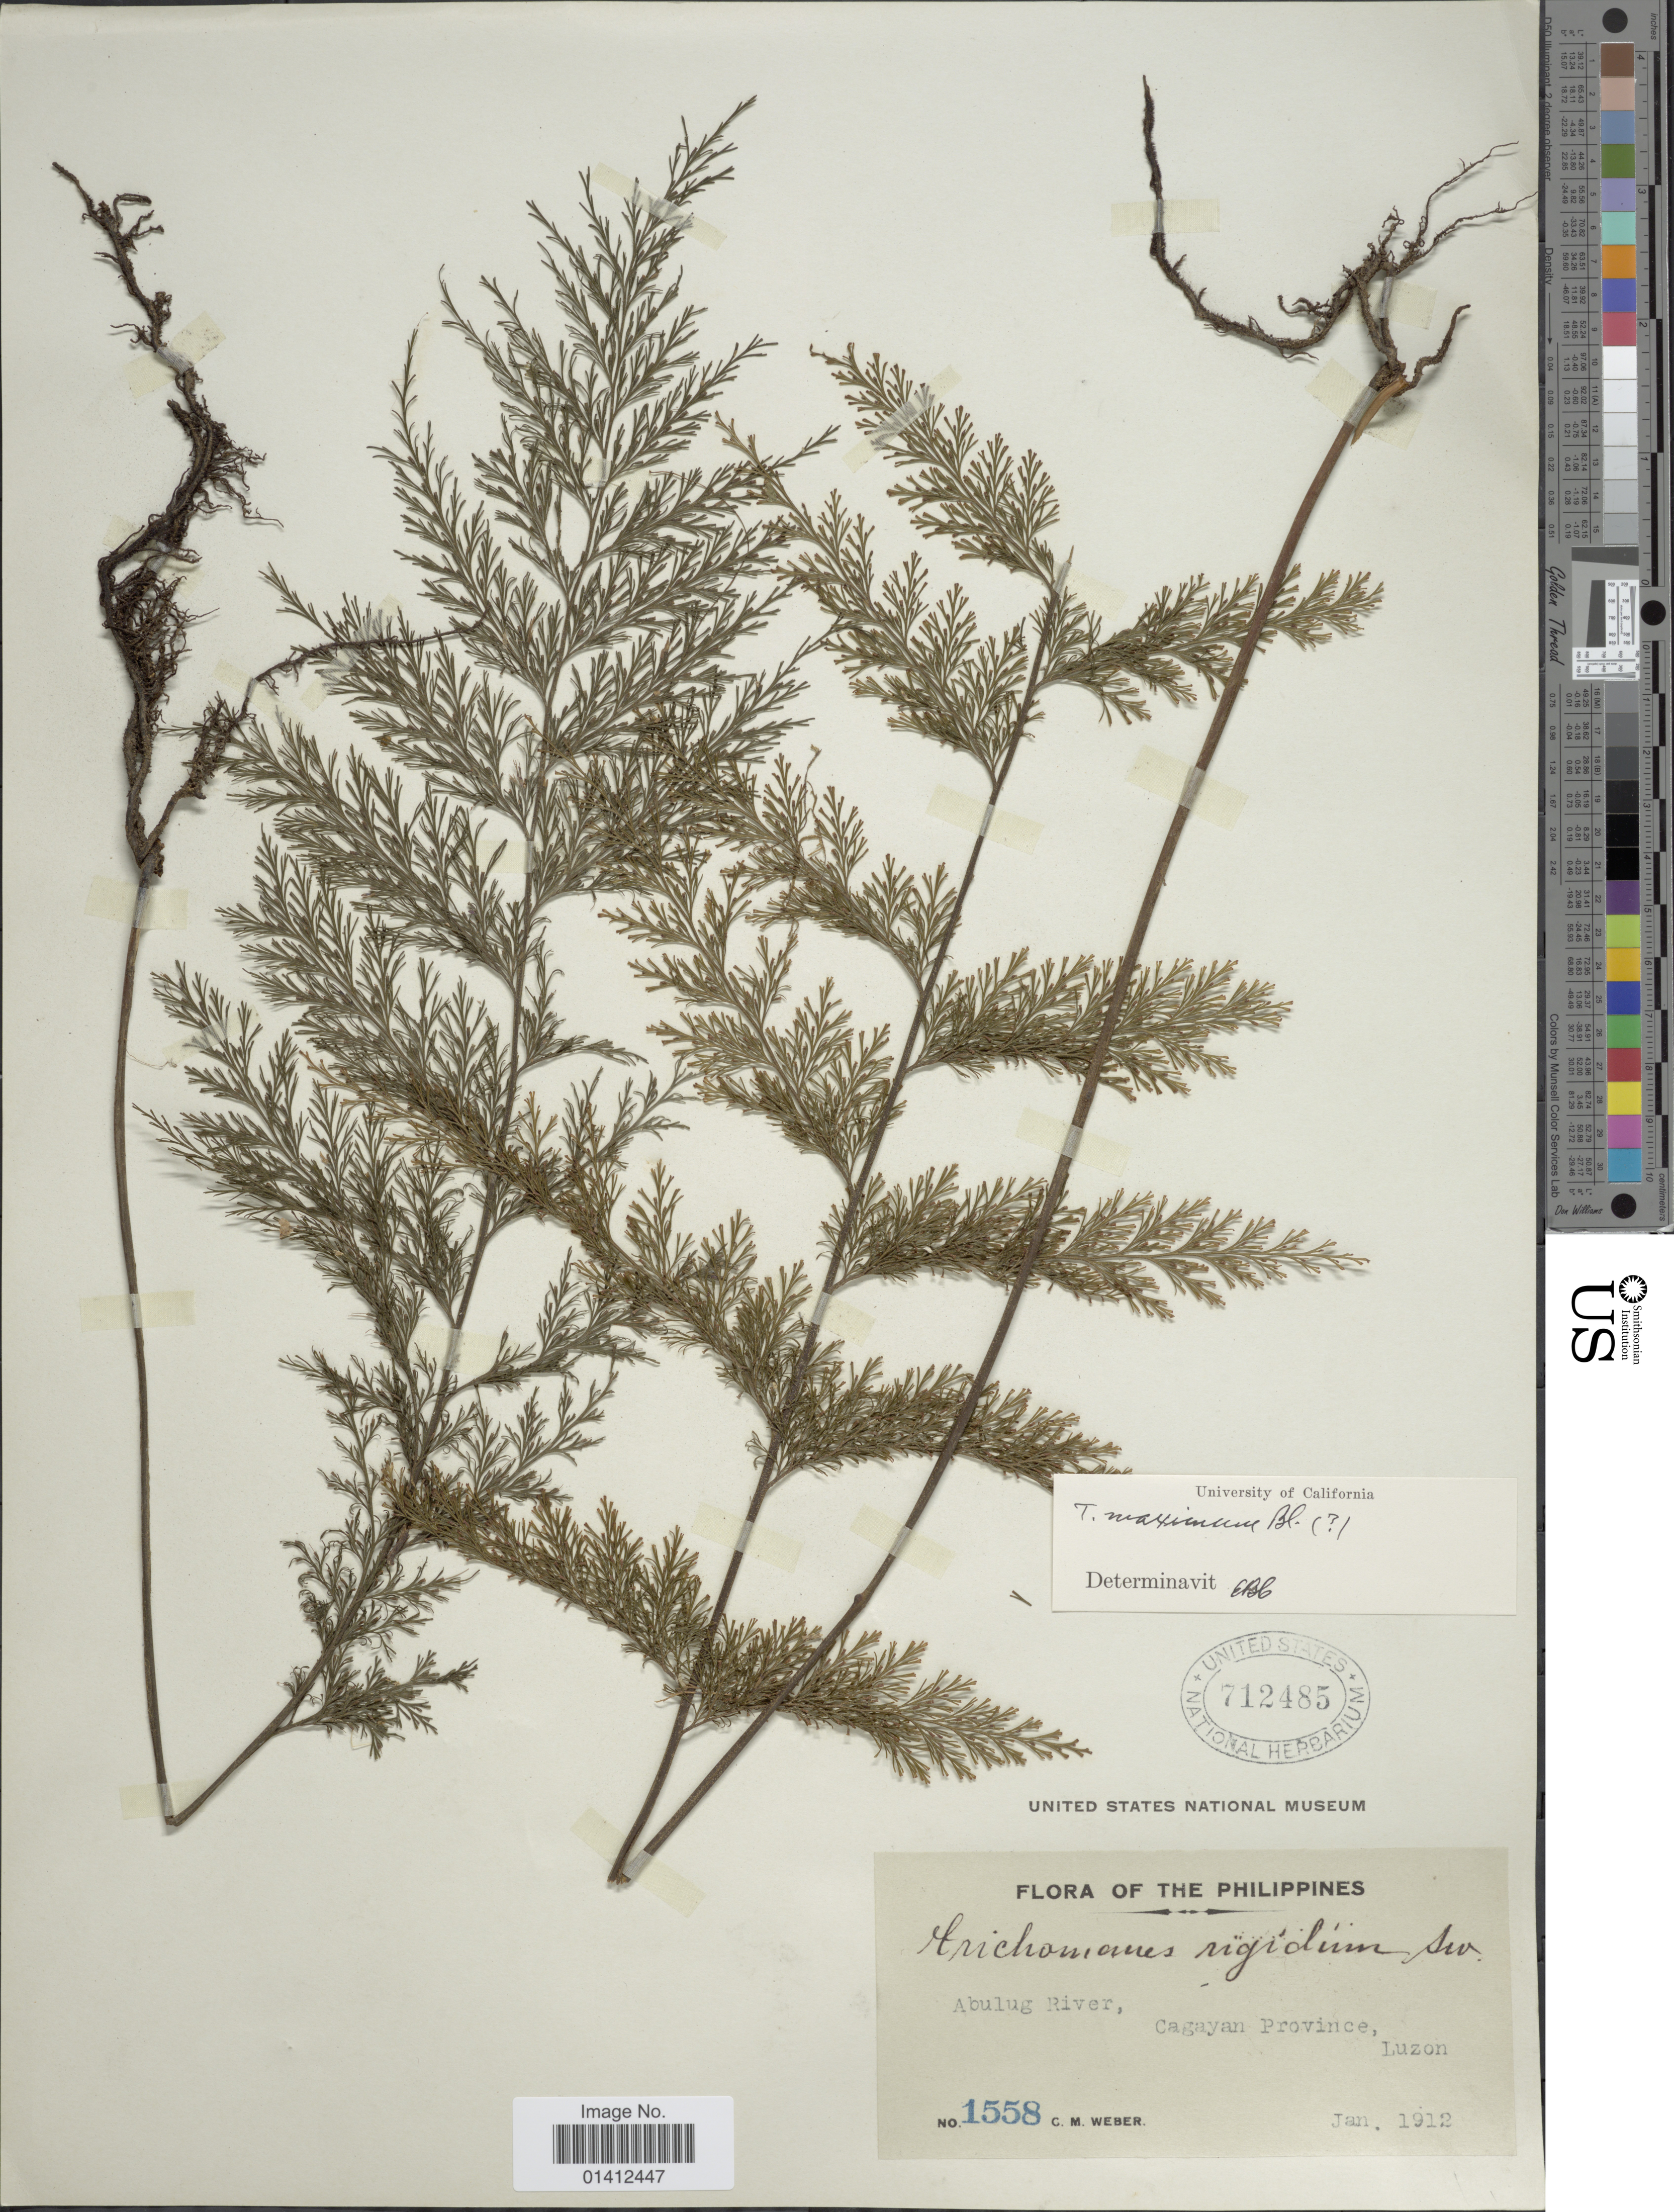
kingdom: Plantae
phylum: Tracheophyta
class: Polypodiopsida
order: Hymenophyllales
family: Hymenophyllaceae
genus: Vandenboschia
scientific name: Vandenboschia maxima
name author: (Blume) Copel.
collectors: C. M. Weber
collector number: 1558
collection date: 1912-01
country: Philippines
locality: Abulug River, Cagayan Province, Luzon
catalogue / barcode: US 712485